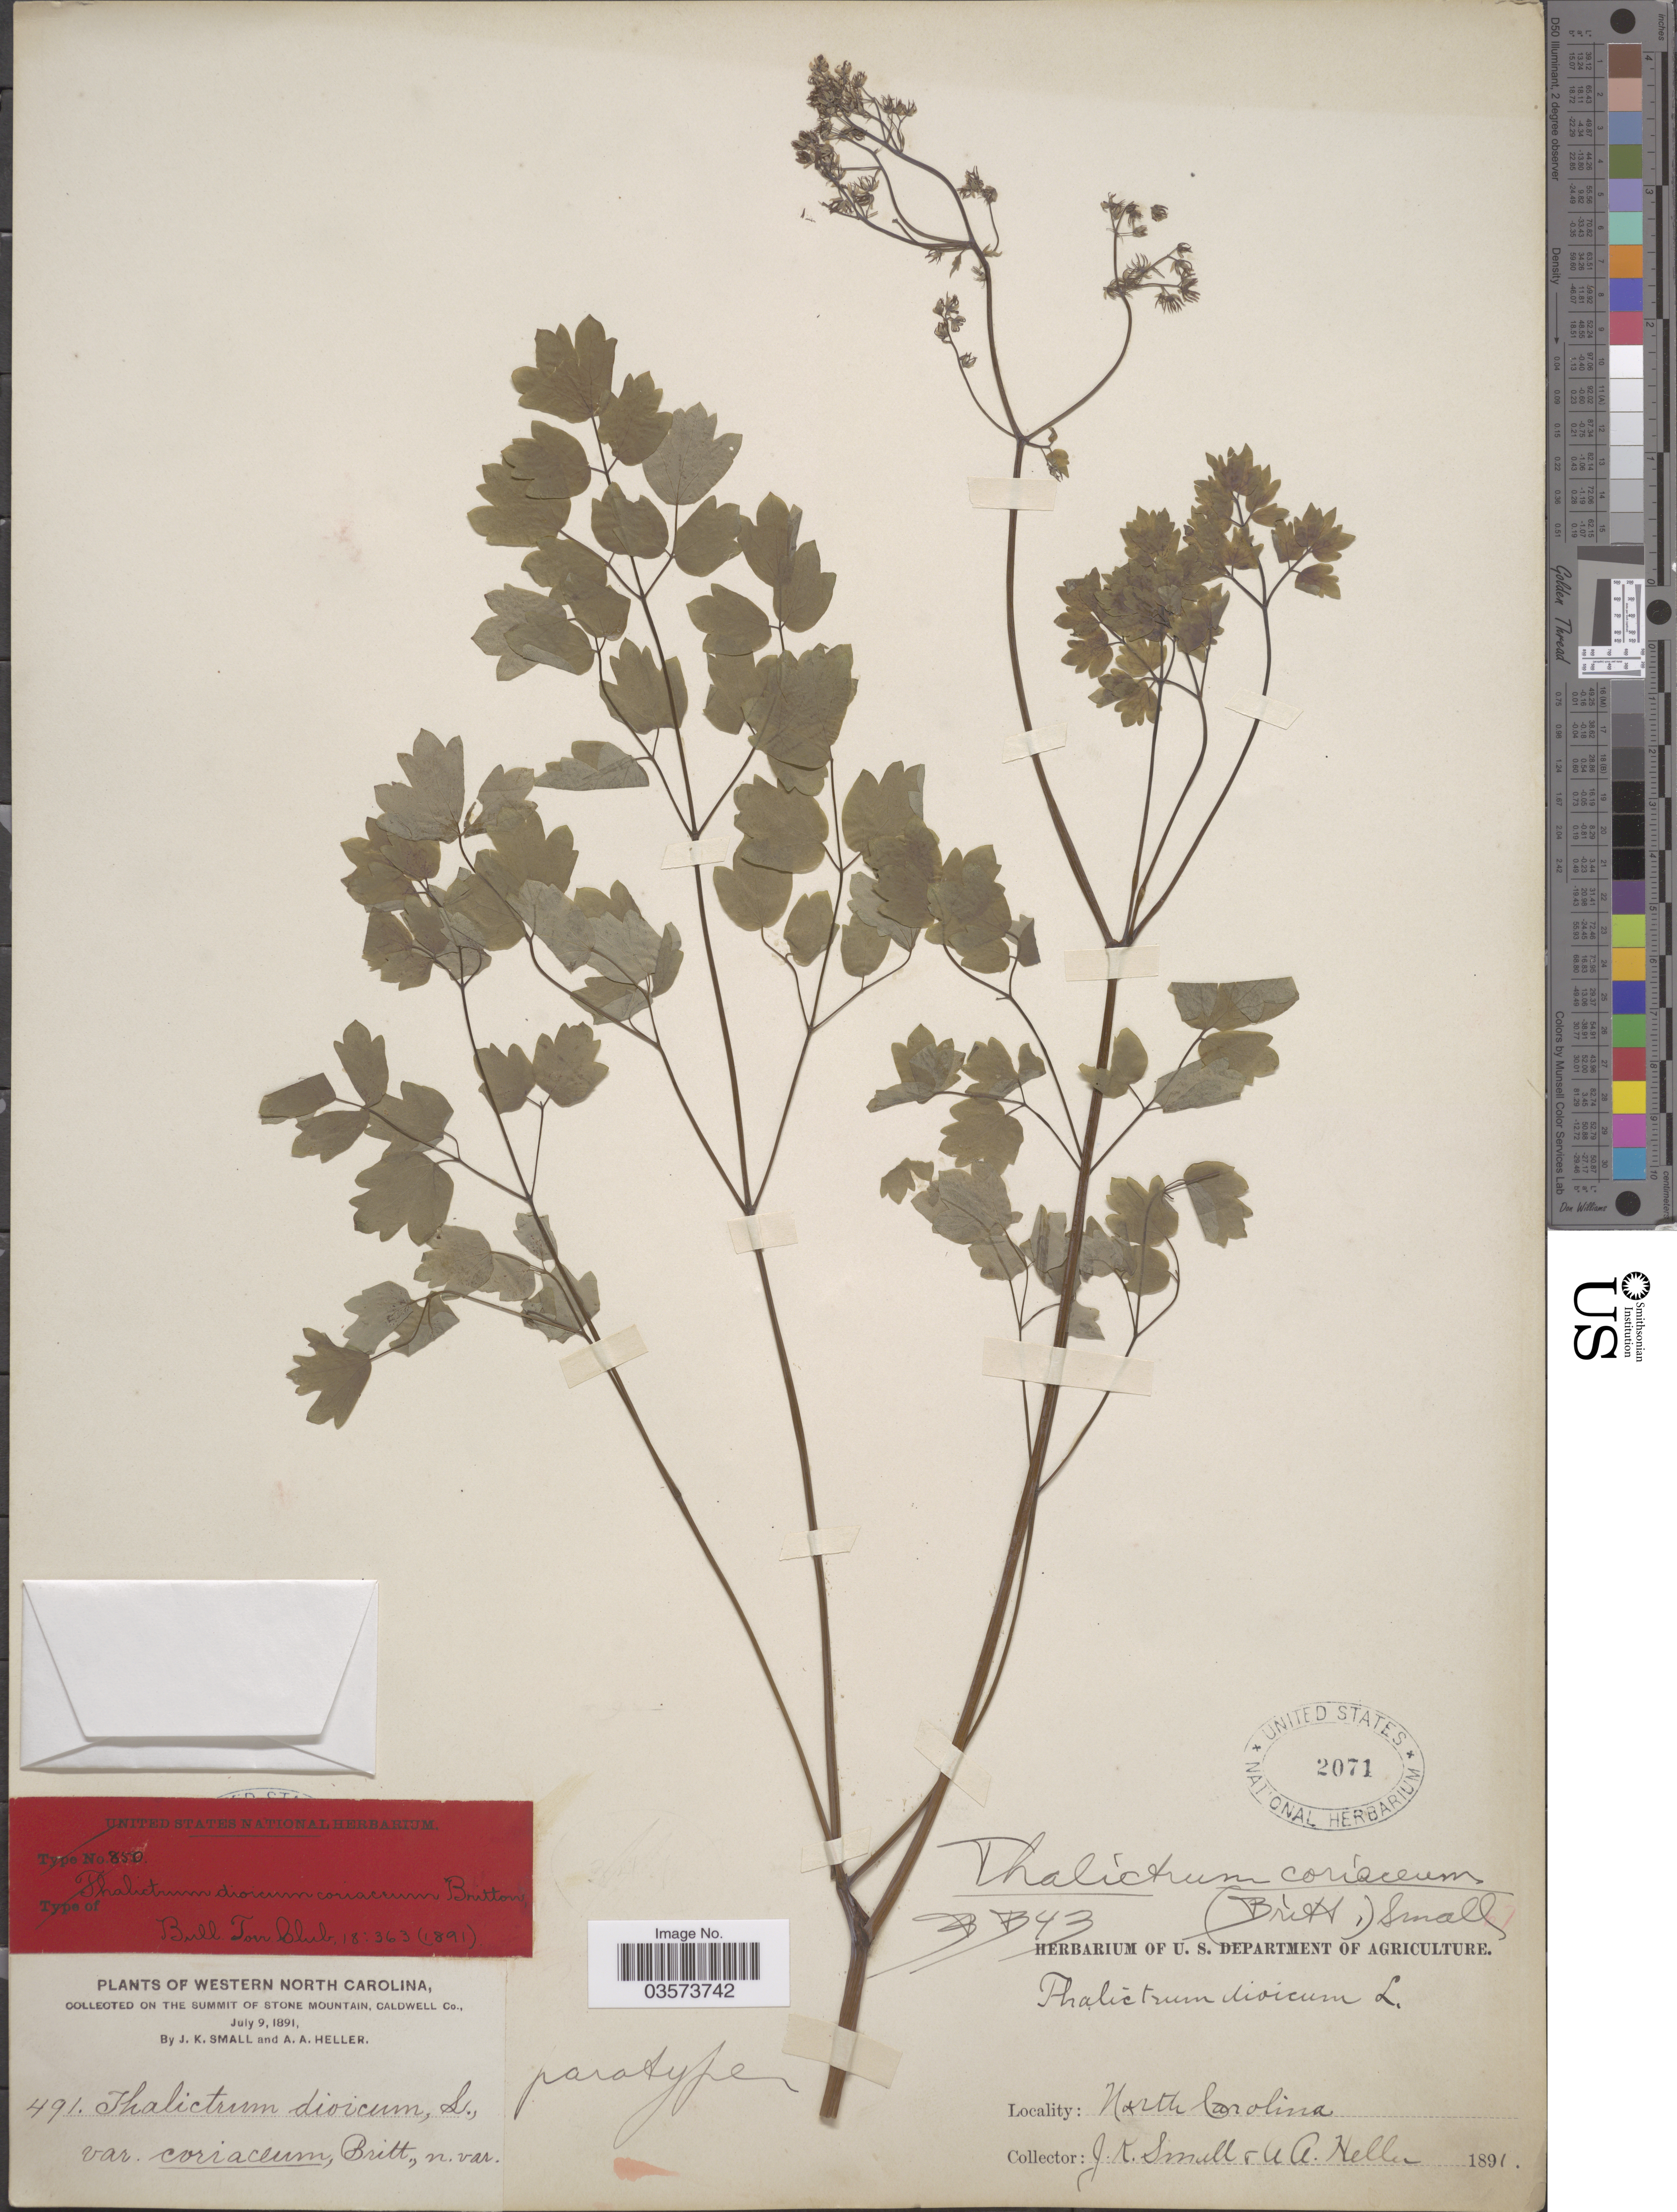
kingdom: Plantae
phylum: Tracheophyta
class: Magnoliopsida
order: Ranunculales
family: Ranunculaceae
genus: Thalictrum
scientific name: Thalictrum coriaceum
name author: (Britton) Small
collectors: J. K. Small & A. A. Heller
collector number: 491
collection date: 1891-07-09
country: United States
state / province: North Carolina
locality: Western North Carolina. On the Summit of Stone Mountain, Caldwell Co.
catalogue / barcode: US 2071